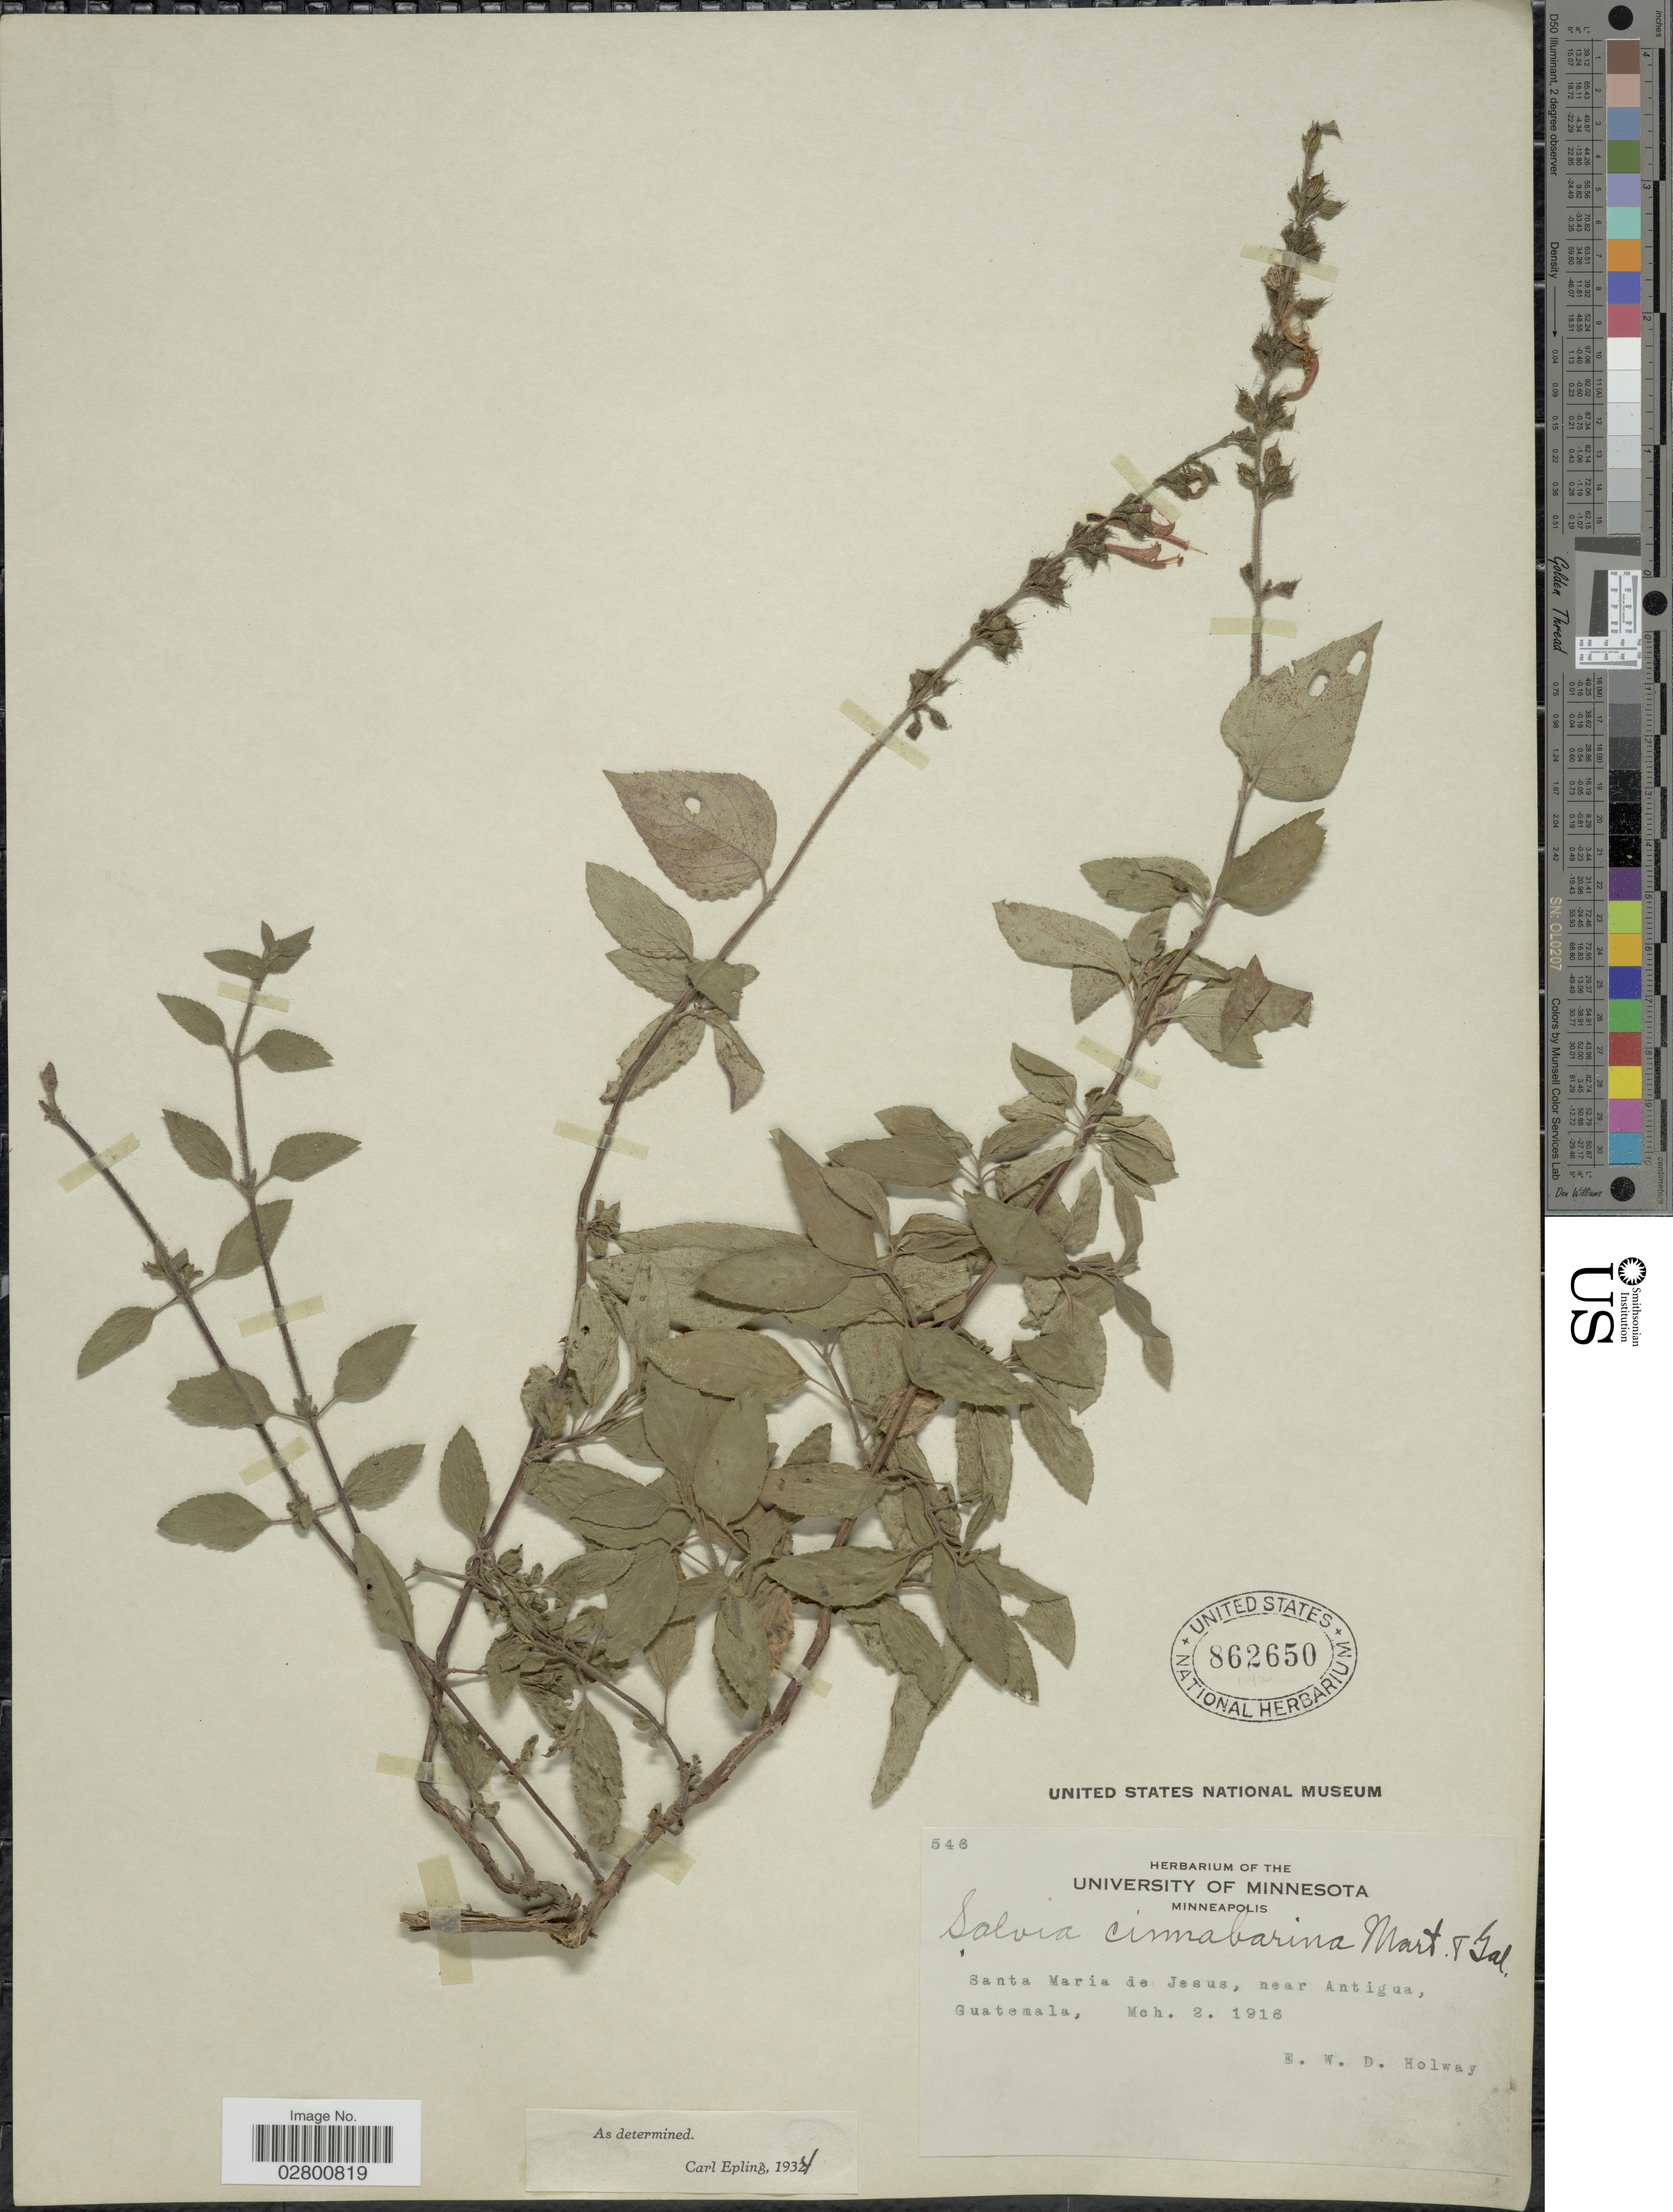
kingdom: Plantae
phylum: Tracheophyta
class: Magnoliopsida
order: Lamiales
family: Lamiaceae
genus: Salvia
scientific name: Salvia cinnabarina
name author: M. Martens & Galeotti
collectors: E. W. D. Holway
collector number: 546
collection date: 1916-03-02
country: Guatemala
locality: Santa Maria de Jesus, near Antigua.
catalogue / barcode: US 862650